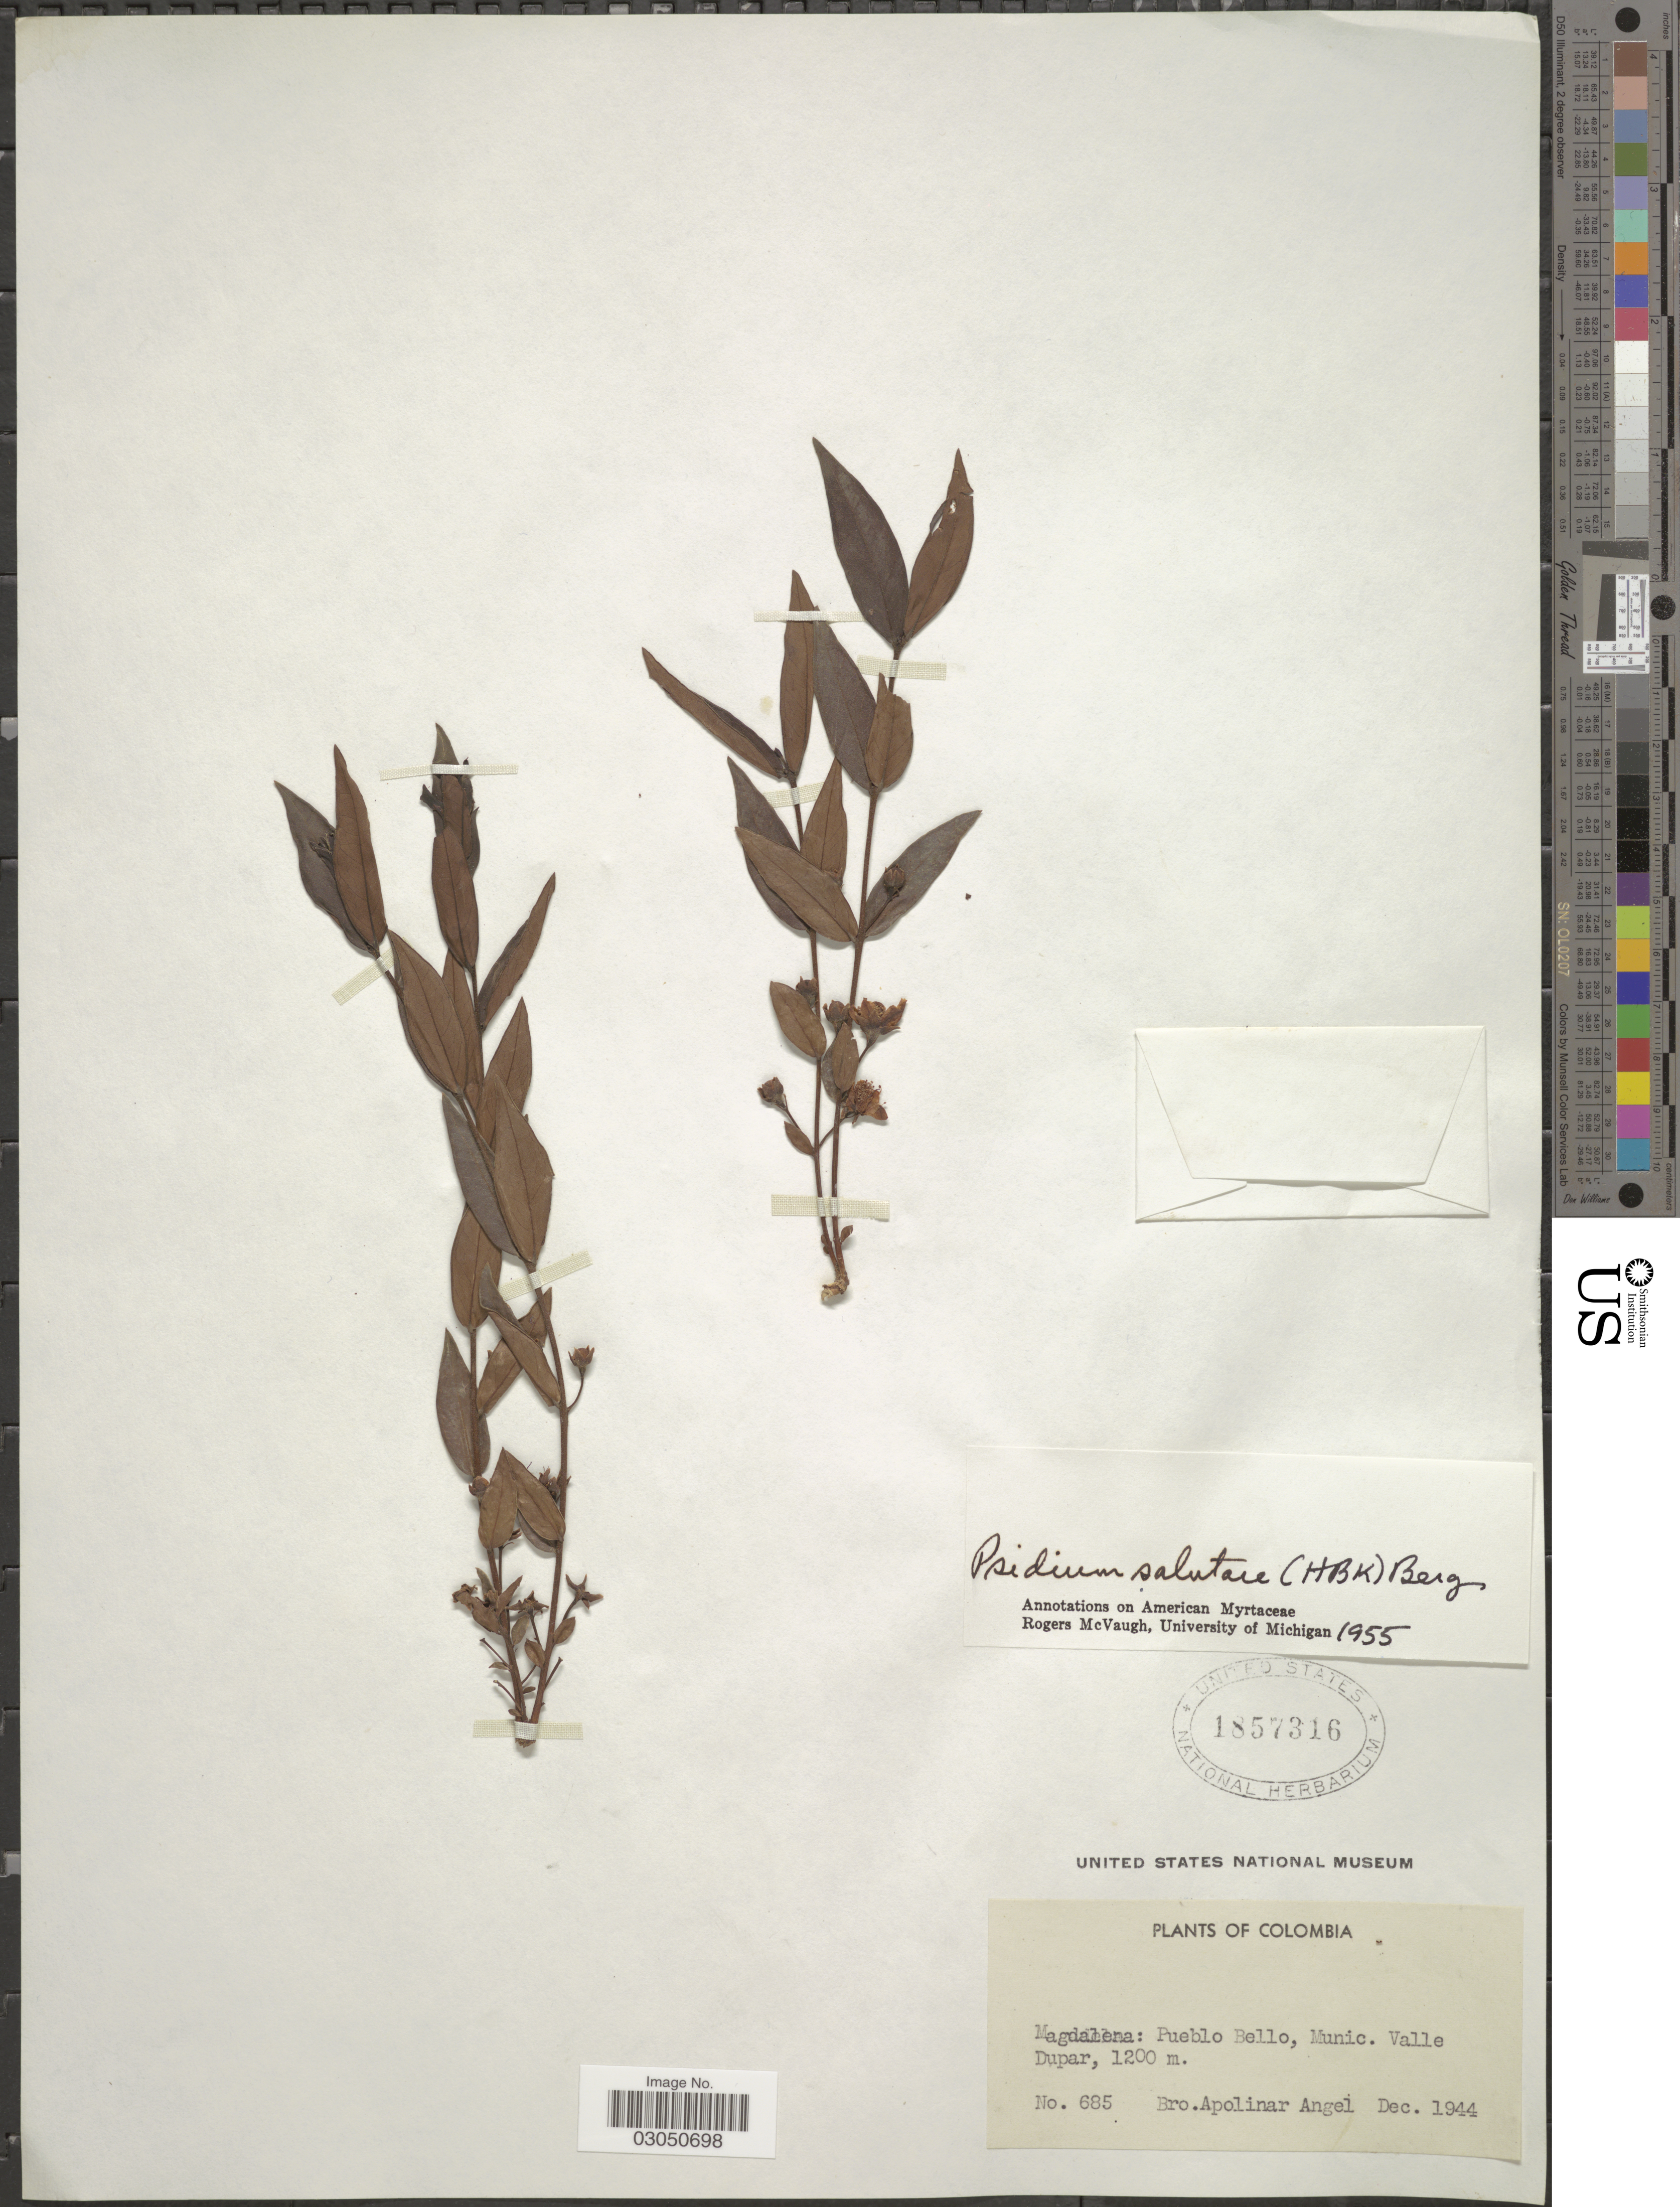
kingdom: Plantae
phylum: Tracheophyta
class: Magnoliopsida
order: Myrtales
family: Myrtaceae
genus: Psidium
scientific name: Psidium salutare var. salutare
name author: (Kunth) O. Berg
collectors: Bro. Apolinar A.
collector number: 685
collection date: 1944-12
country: Colombia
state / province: Magdalena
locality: Pueblo Bello, Munic. Valle Dupar.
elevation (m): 1200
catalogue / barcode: US 1857316